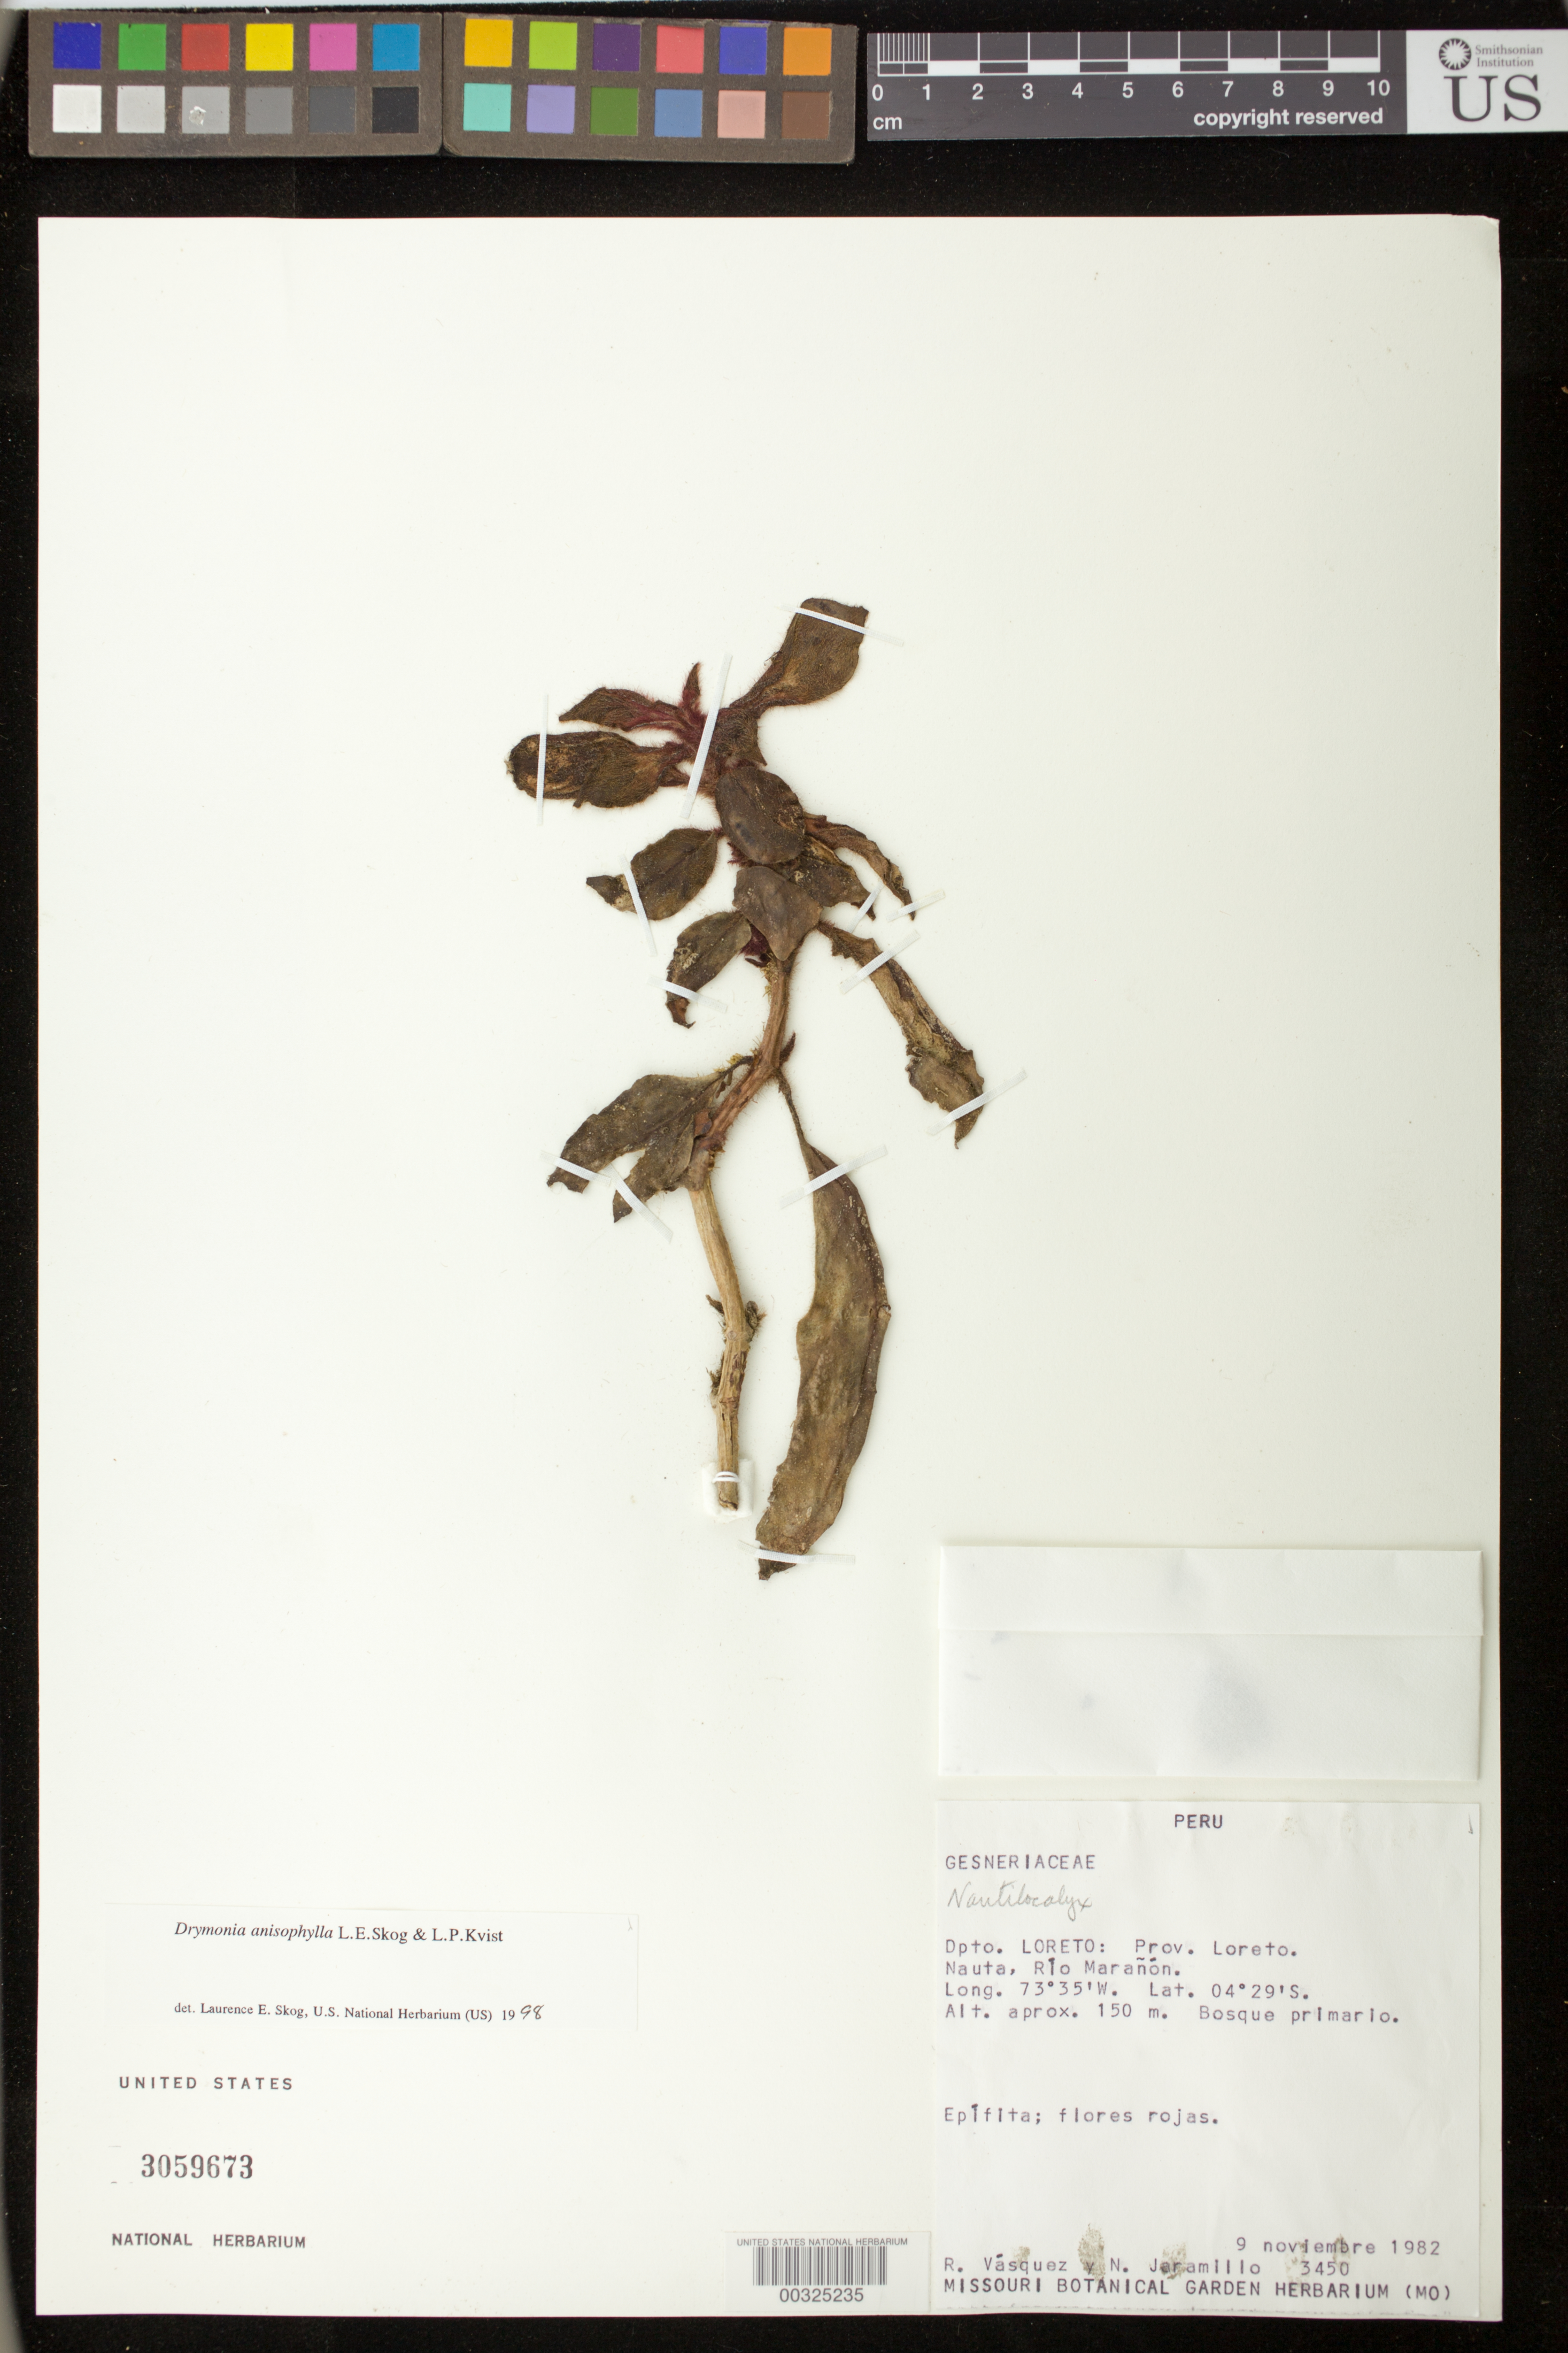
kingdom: Plantae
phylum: Tracheophyta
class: Magnoliopsida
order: Lamiales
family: Gesneriaceae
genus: Drymonia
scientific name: Drymonia anisophylla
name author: L.E. Skog & L.P. Kvist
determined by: Clark, J. L., (SEL), The Marie Selby Botanical Garden (UNITED STATES)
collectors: R. Vásquez & N. Jaramillo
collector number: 3450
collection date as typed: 09 Nov 1982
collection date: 1982-11-09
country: Peru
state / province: Loreto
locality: Prov. Loreto; Nauta, Río Marañón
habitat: Bosque primario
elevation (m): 150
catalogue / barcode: US 3059673